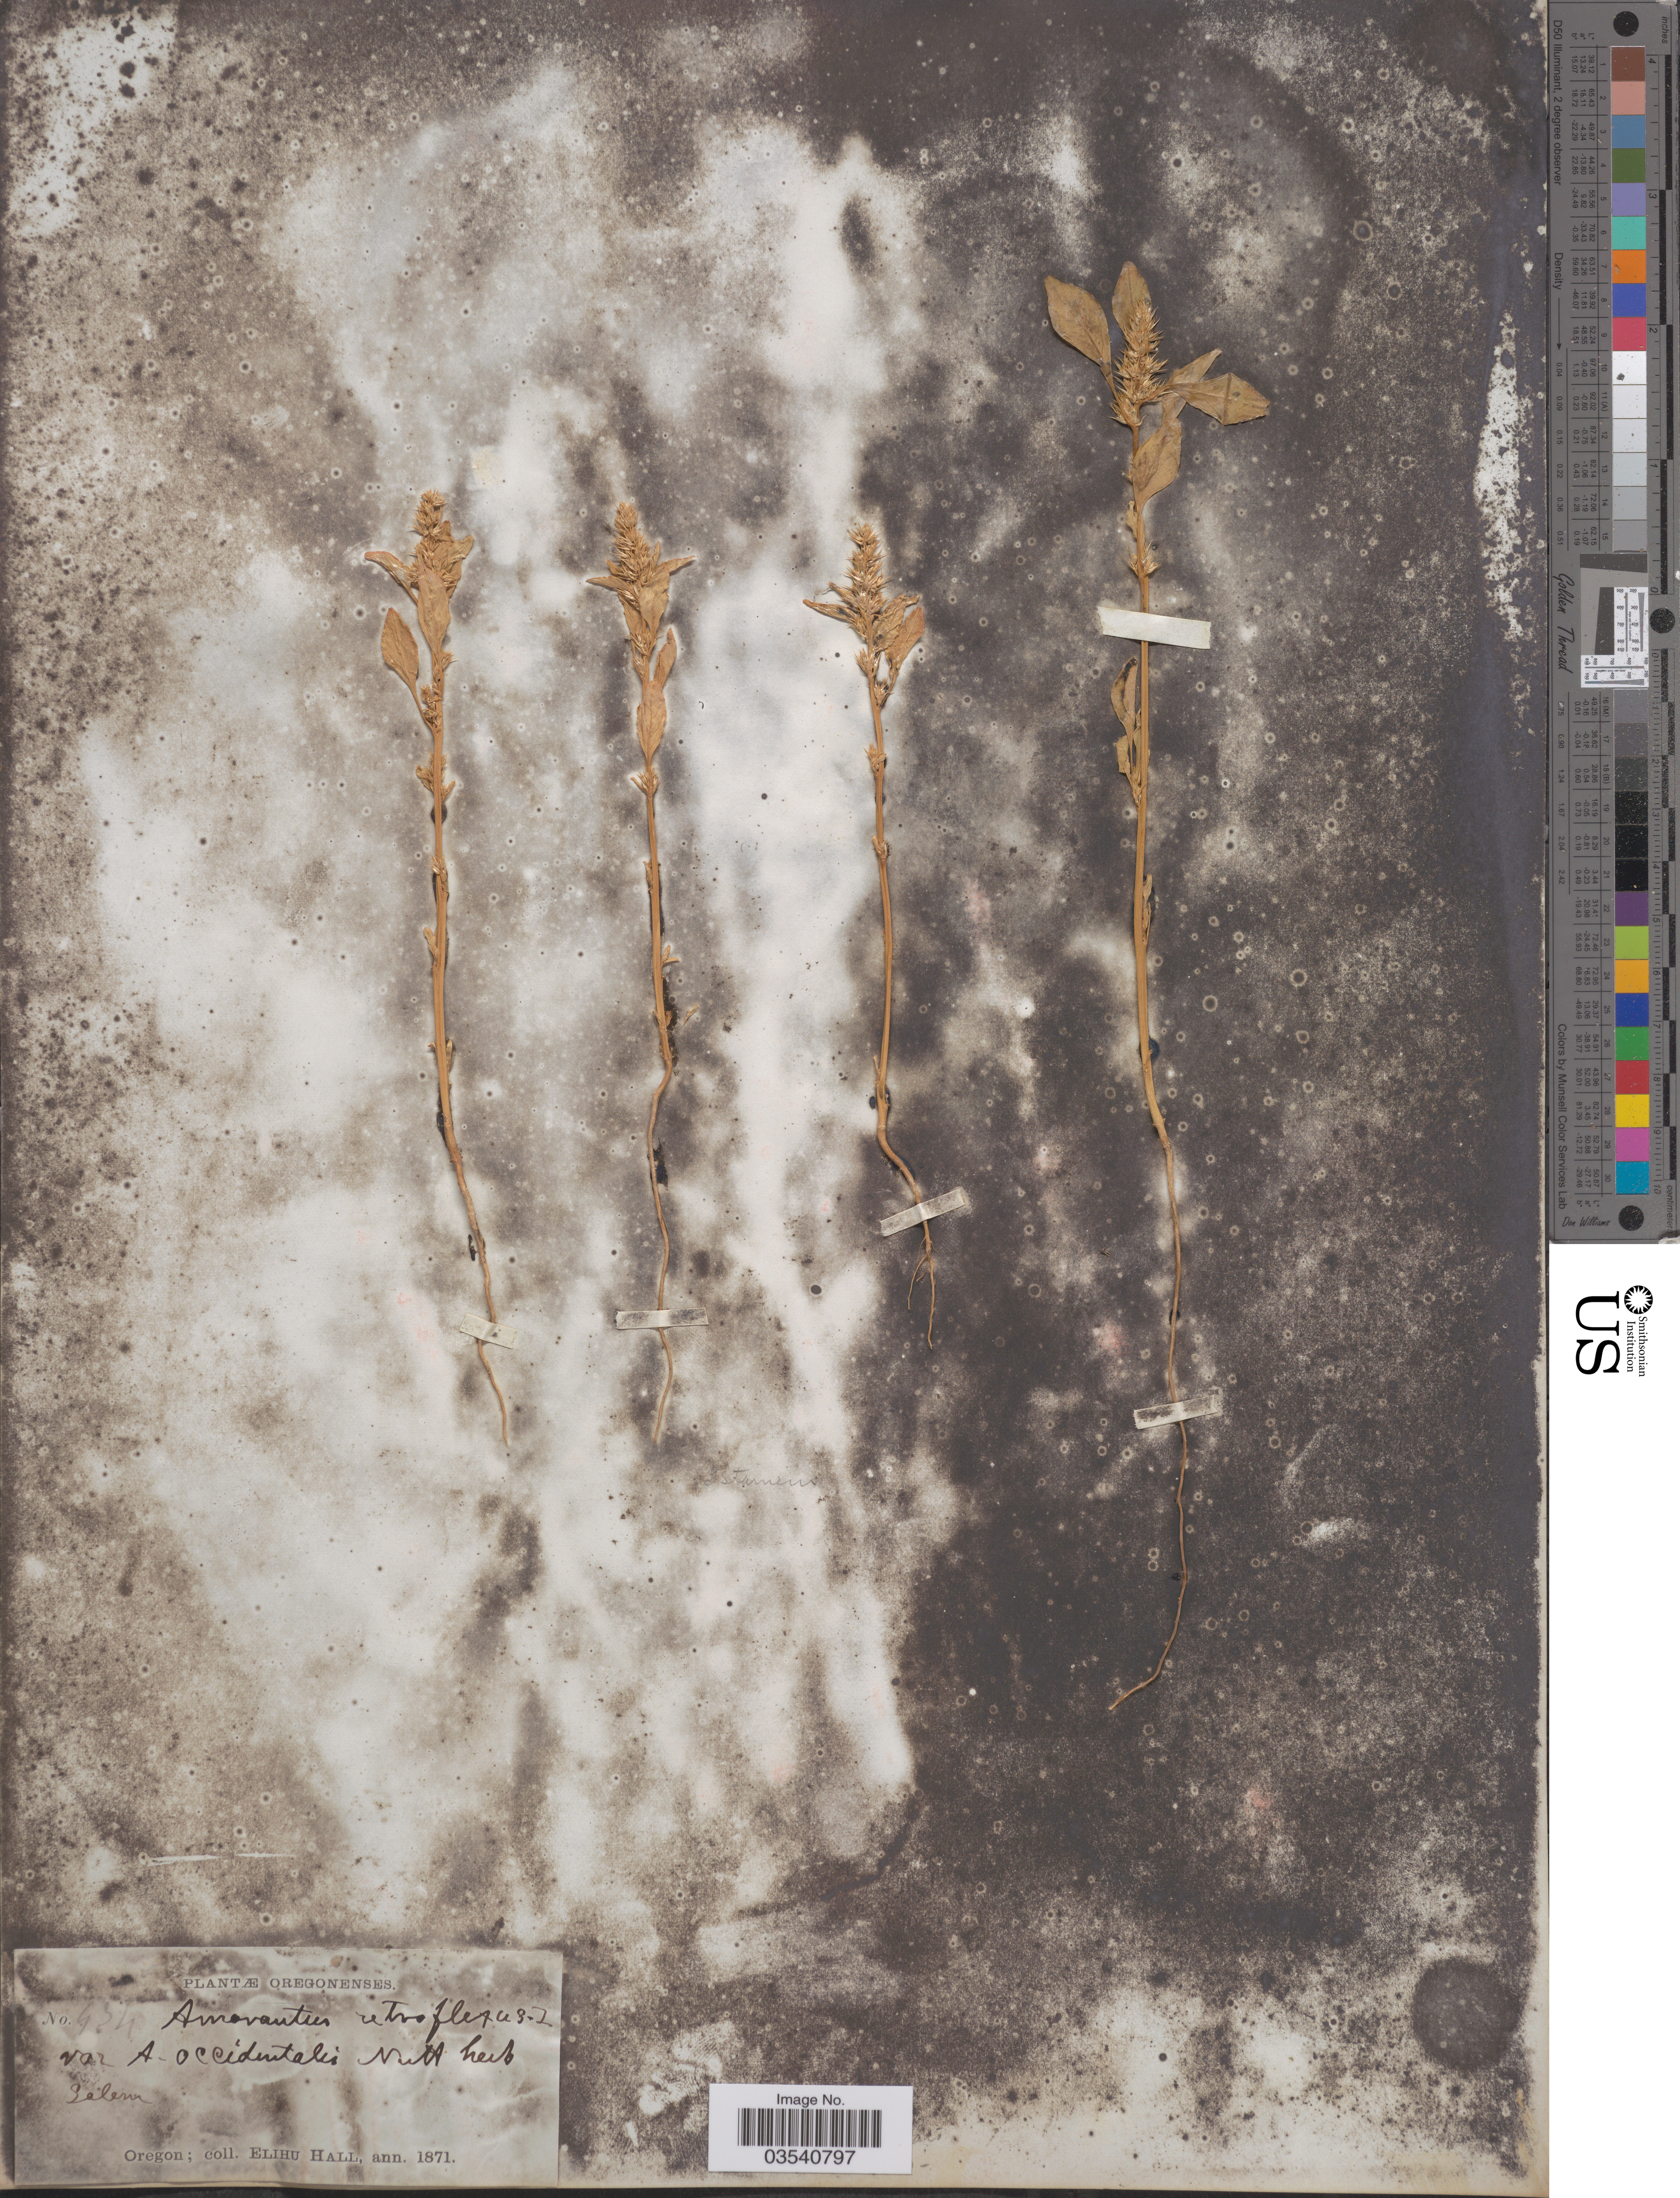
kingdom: Plantae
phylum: Tracheophyta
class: Magnoliopsida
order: Caryophyllales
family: Amaranthaceae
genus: Amaranthus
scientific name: Amaranthus powellii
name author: S. Watson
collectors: E. Hall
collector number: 434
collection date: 1871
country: United States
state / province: Oregon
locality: Salem.